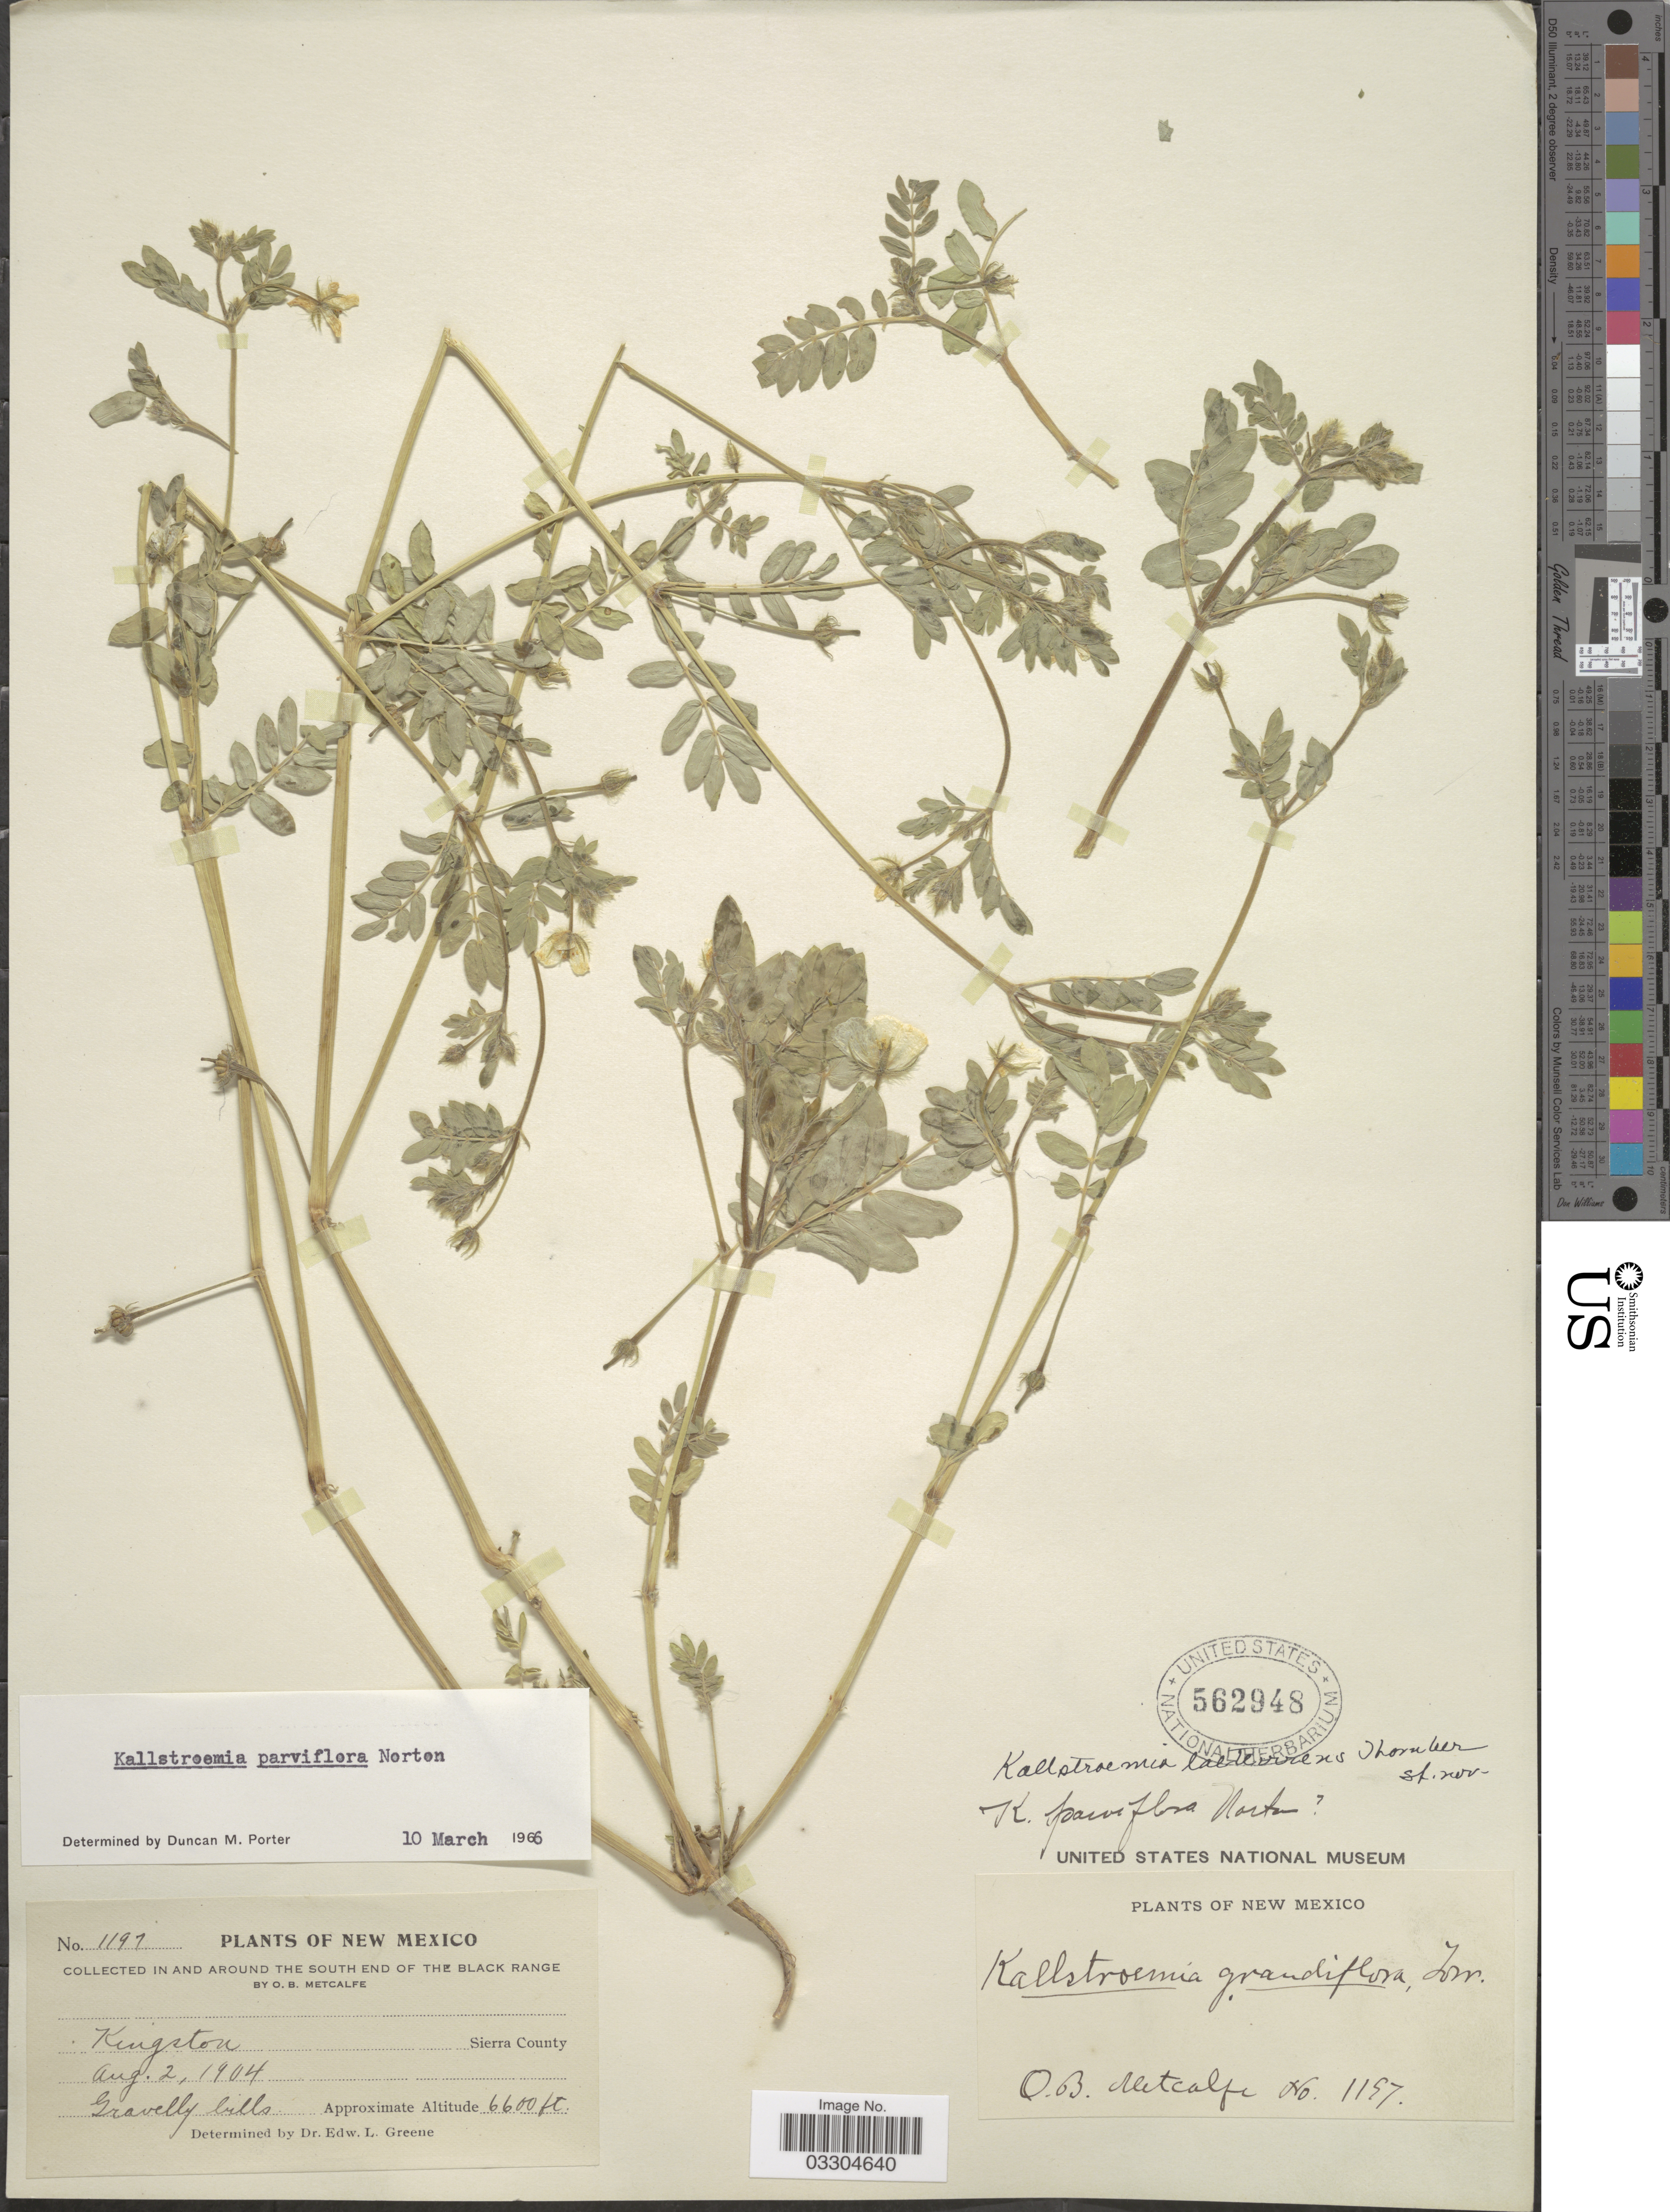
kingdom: Plantae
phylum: Tracheophyta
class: Magnoliopsida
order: Zygophyllales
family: Zygophyllaceae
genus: Kallstroemia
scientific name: Kallstroemia parviflora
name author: Norton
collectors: O. B. Metcalfe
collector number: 1197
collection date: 1904-08-02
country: United States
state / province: New Mexico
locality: In and around the south end of the Black Range. Kingston Sierra County.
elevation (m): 2012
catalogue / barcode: US 562948